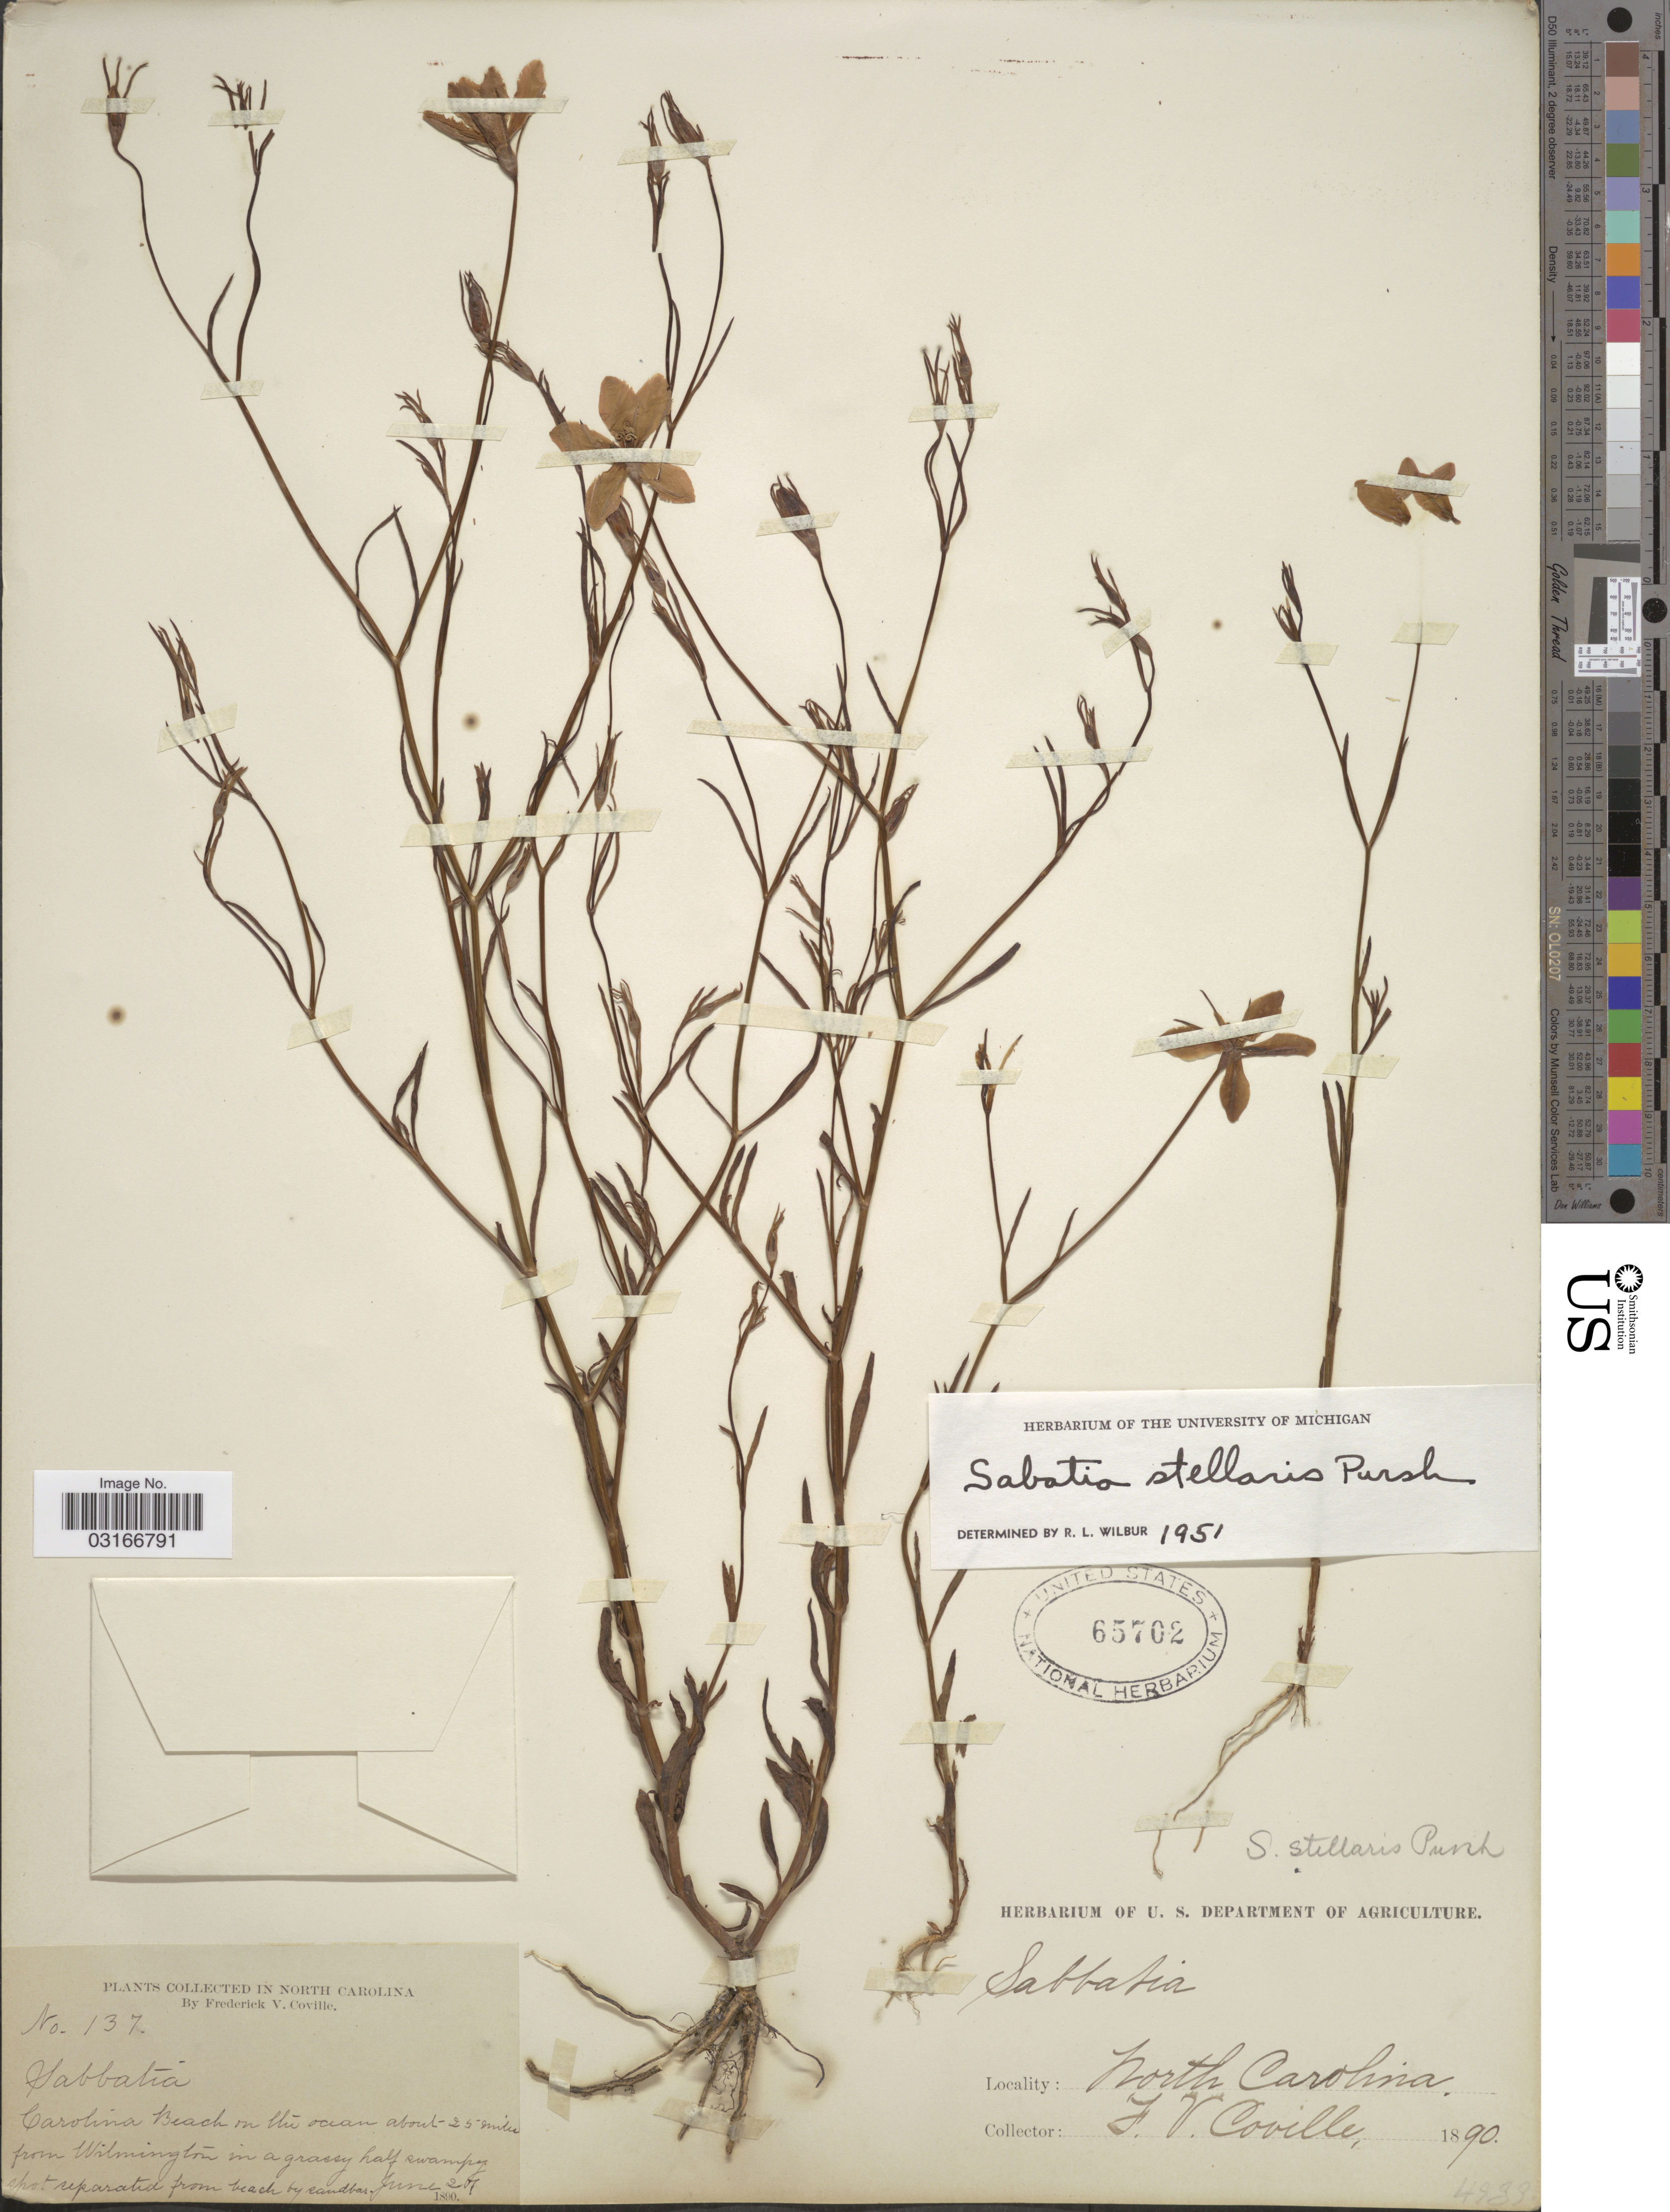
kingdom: Plantae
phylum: Tracheophyta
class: Magnoliopsida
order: Gentianales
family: Gentianaceae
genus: Sabatia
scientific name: Sabatia stellaris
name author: Pursh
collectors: F. V. Coville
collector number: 137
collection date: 1890-06-27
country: United States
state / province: North Carolina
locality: Carolina Beach on the ocean about 25 miles from Wilmington.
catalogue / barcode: US 65702